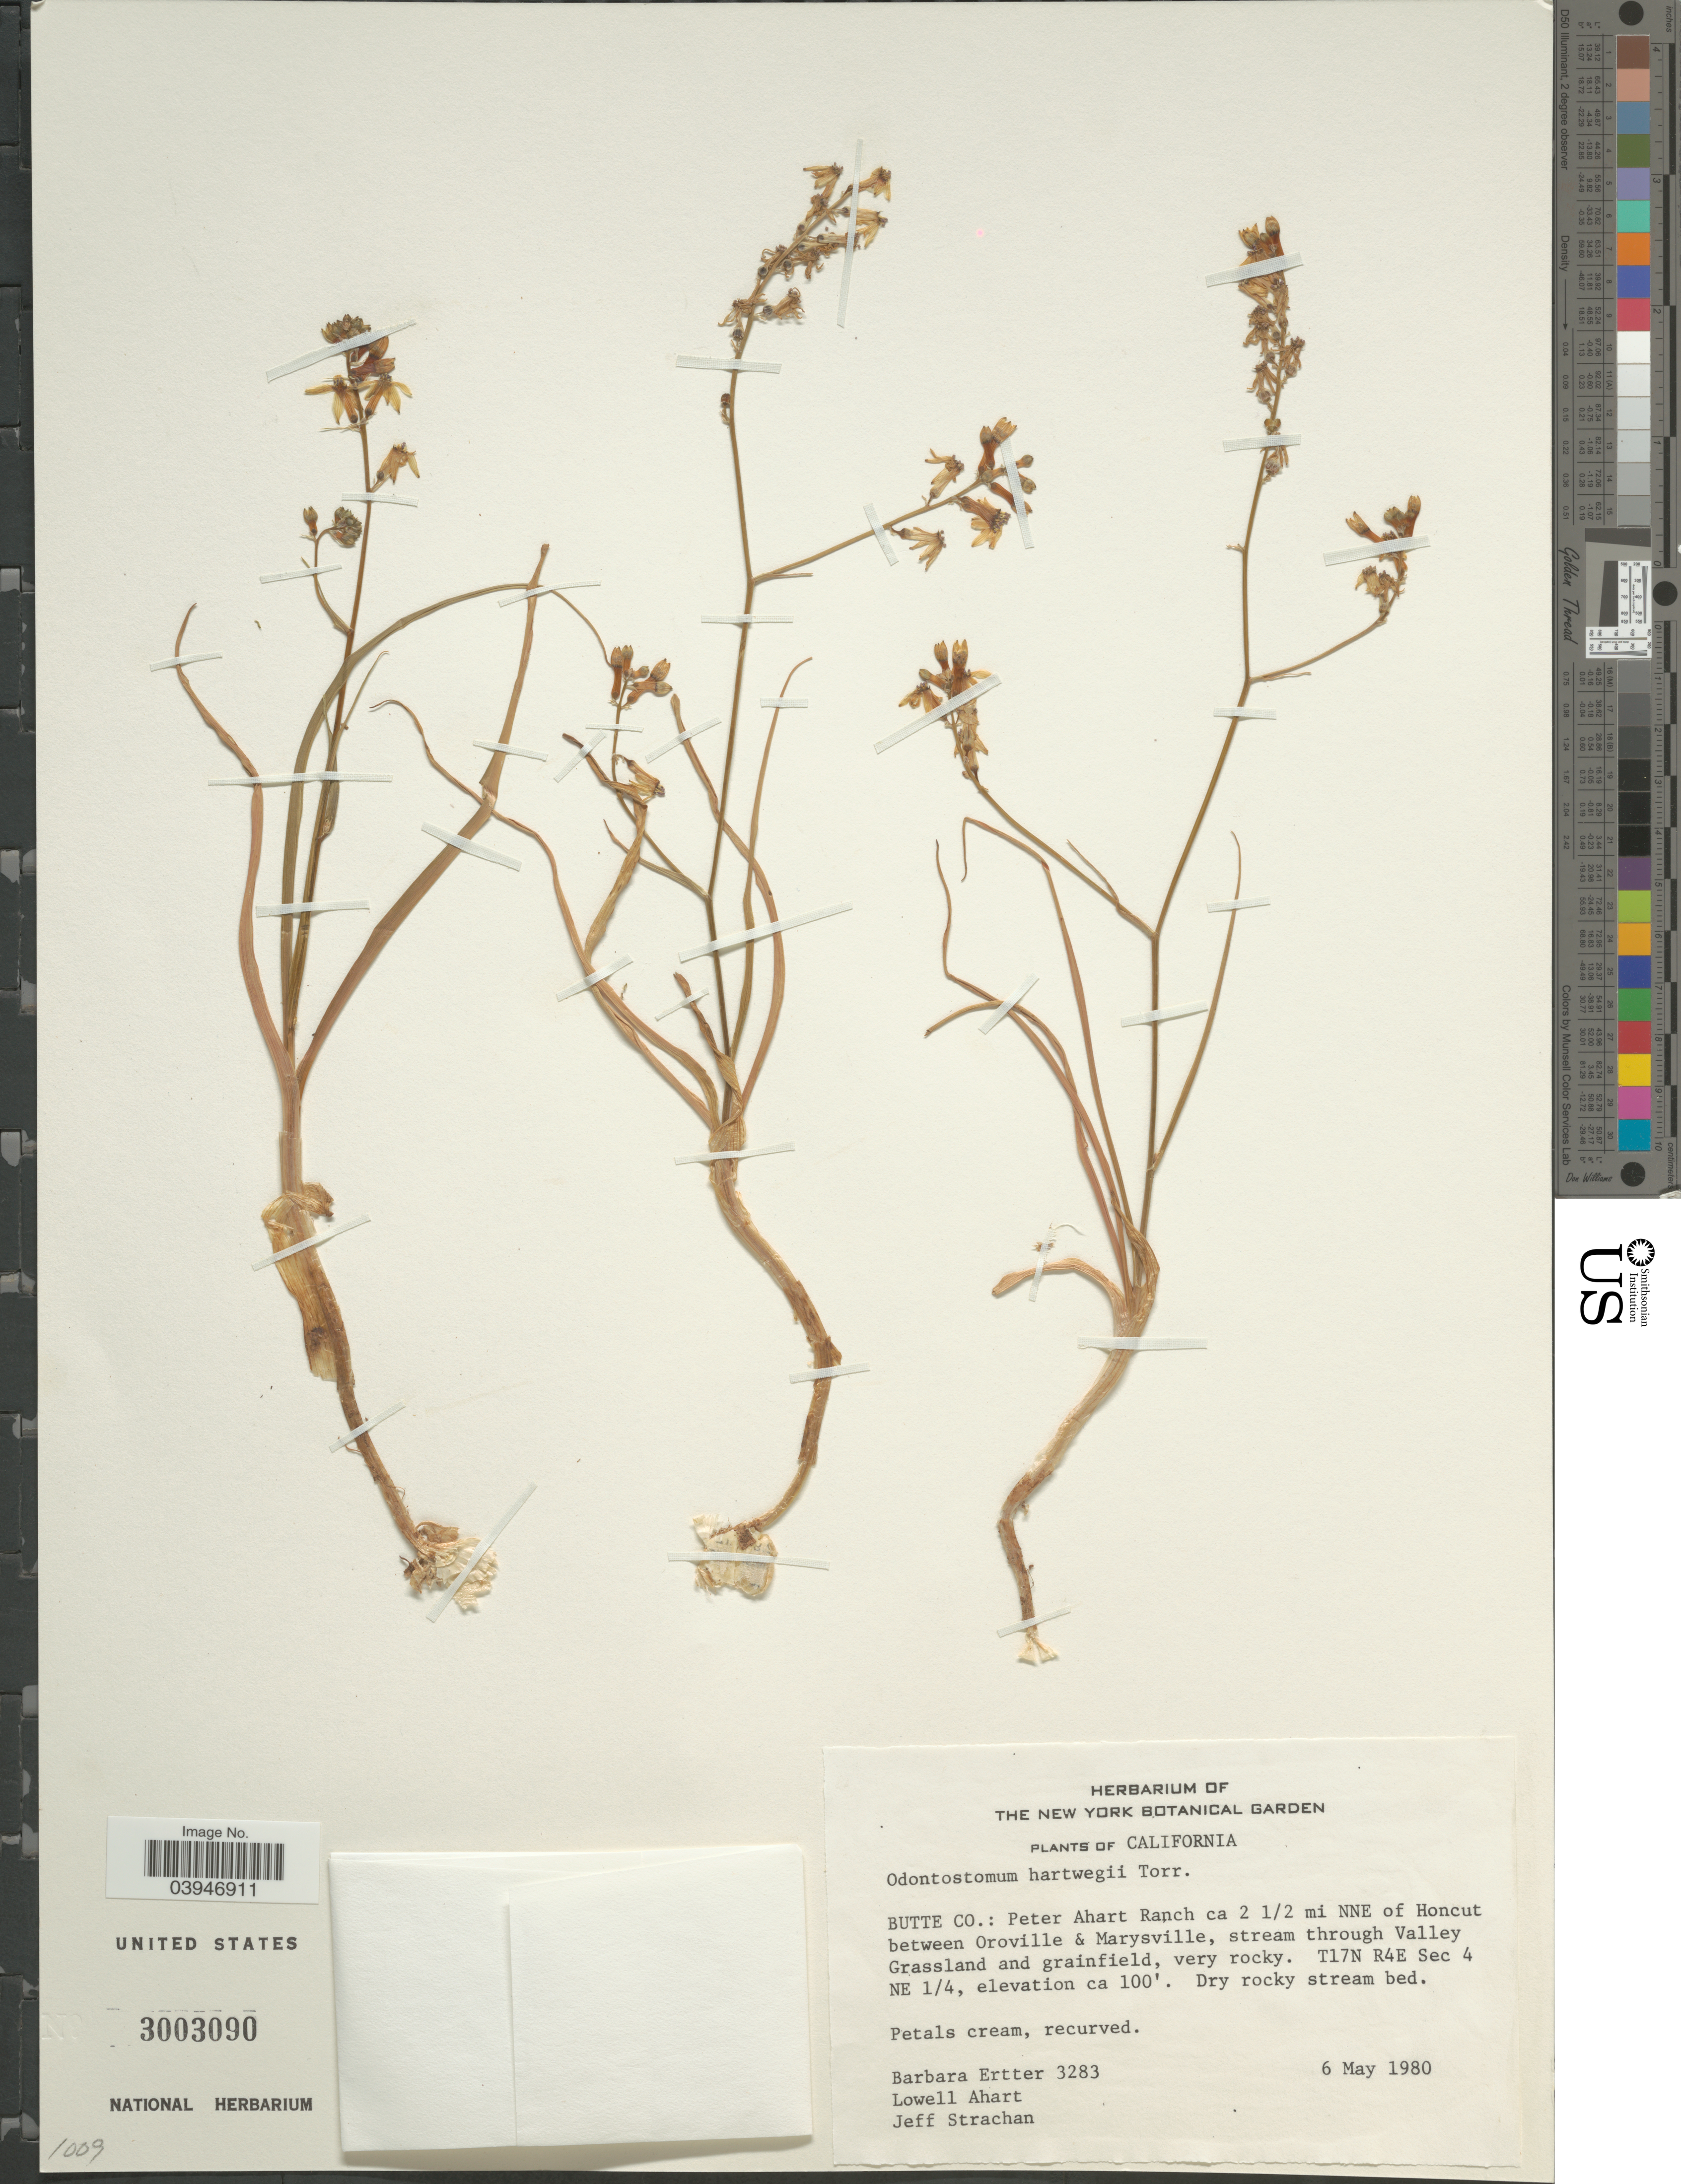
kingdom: Plantae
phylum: Tracheophyta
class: Liliopsida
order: Asparagales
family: Tecophilaeaceae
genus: Odontostomum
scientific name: Odontostomum hartwegii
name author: Torr.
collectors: B. Ertter, L. Ahart & J. Strachan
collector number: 3283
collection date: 1980-05-06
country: United States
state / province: California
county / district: Butte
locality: Butte Co.: Peter Ahart Ranch ca 2 1/2 mi NNE of Honcut between Oroville & Marysville, stream through Valley Grassland and grainfield. T17N R4E Sec 4 NE 1/4.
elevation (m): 30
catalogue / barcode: US 3003090